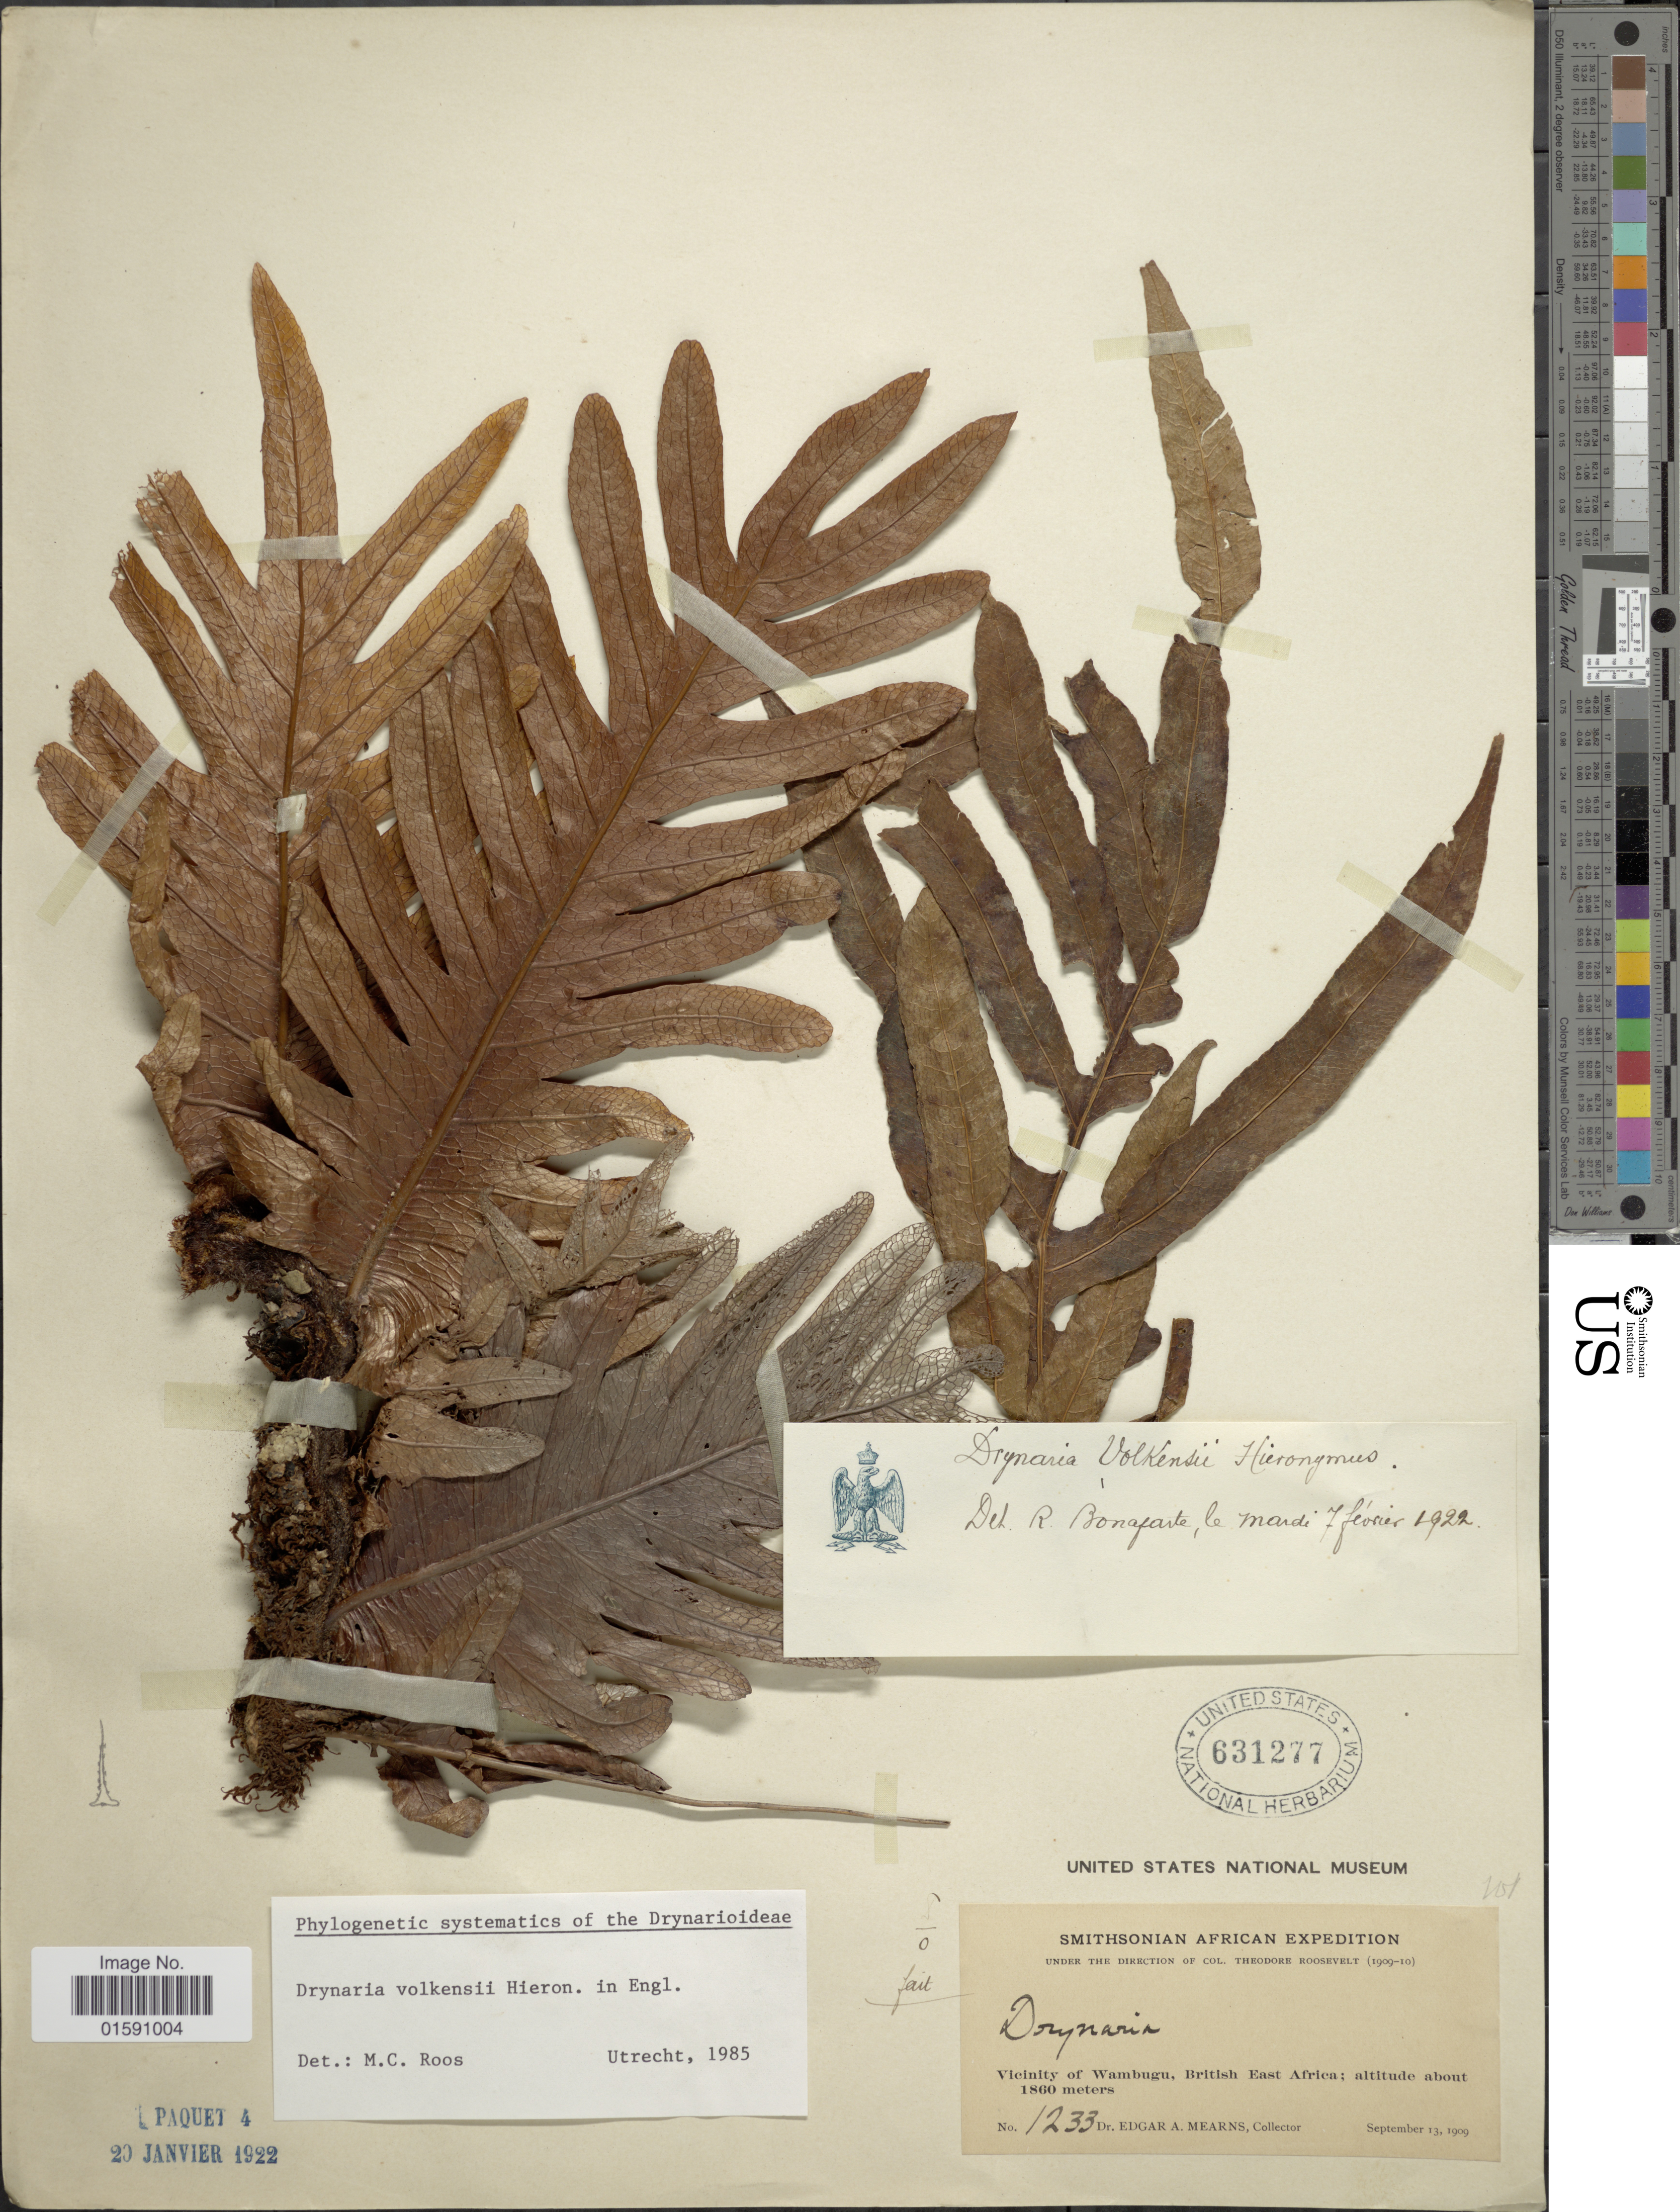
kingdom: Plantae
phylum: Tracheophyta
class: Polypodiopsida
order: Polypodiales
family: Polypodiaceae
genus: Drynaria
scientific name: Drynaria volkensii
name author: Hieron.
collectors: E. A. Mearns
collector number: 1233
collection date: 1909-09-13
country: Kenya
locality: Vicinity of Wambugu, British East Africa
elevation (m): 1860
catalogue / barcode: US 631277